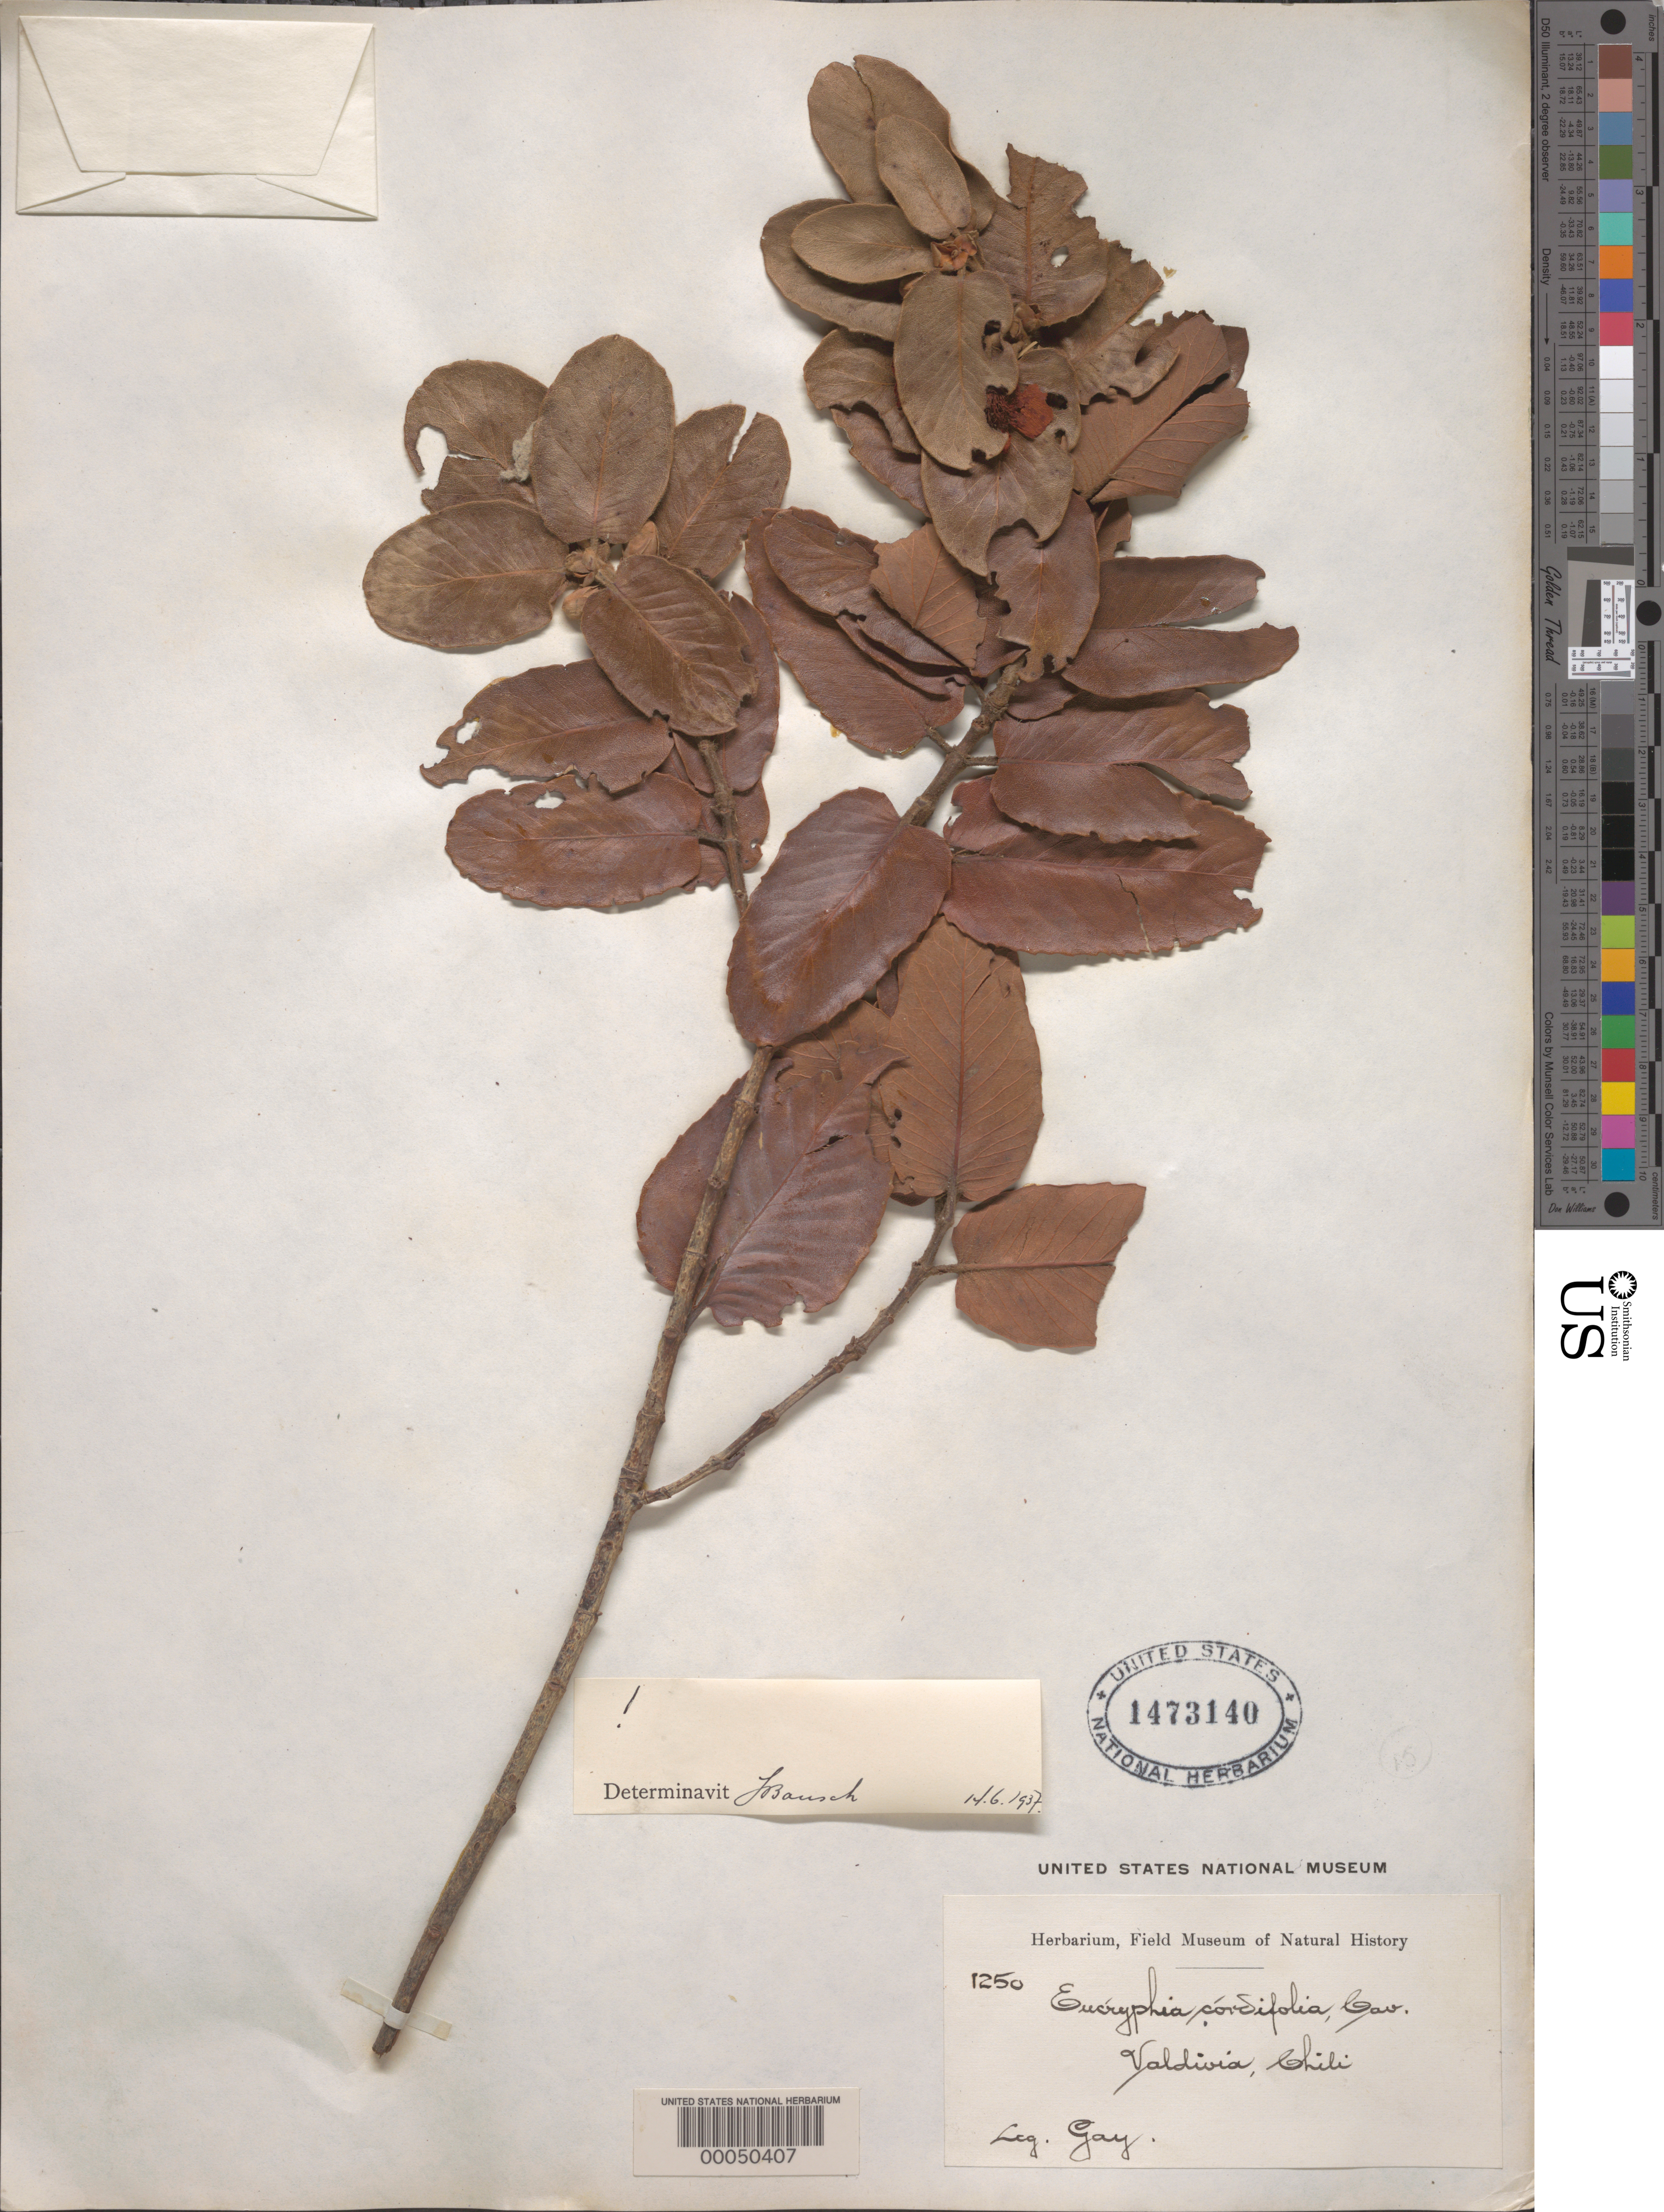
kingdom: Plantae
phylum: Tracheophyta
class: Magnoliopsida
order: Oxalidales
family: Cunoniaceae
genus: Eucryphia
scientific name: Eucryphia cordifolia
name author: Cav.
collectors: -- Gay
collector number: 1250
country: Chile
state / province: Los Lagos (X)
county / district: Valdivia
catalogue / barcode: US 1473140